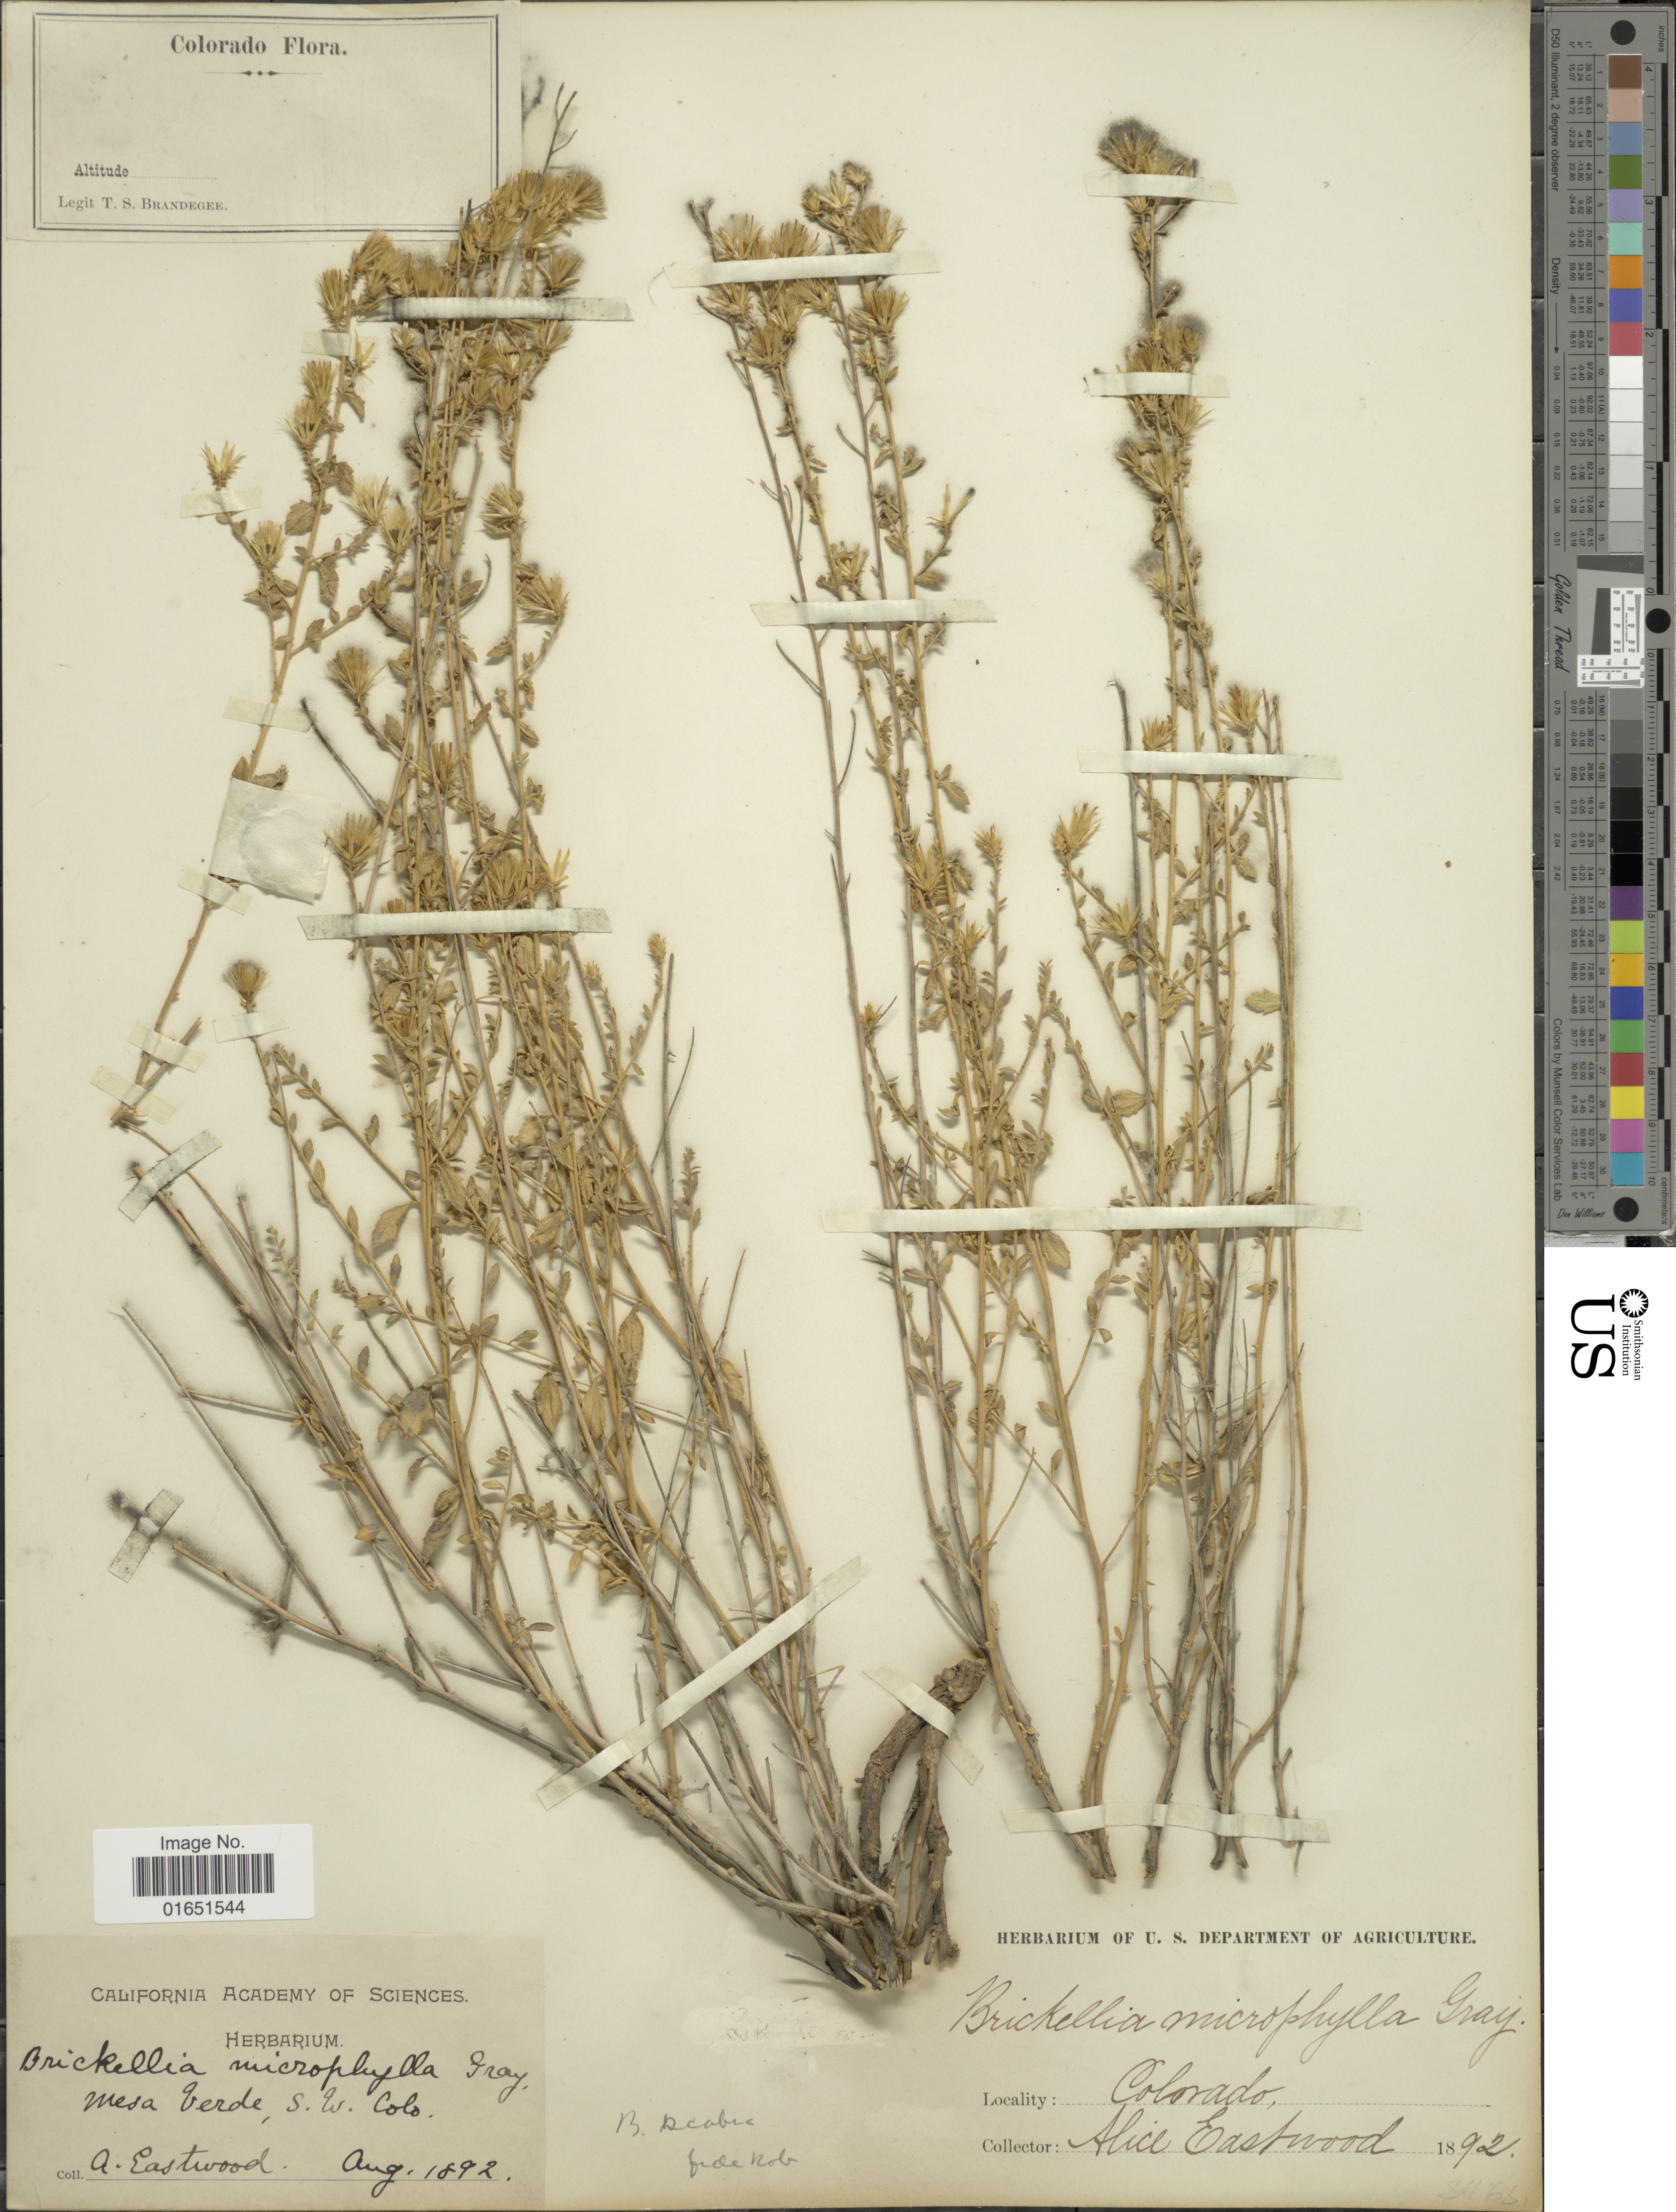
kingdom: Plantae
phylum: Tracheophyta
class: Magnoliopsida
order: Asterales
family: Asteraceae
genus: Brickellia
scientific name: Brickellia scabra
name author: (A. Gray) A. Nelson ex B.L. Rob.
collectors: A. Eastwood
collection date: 1892-08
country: United States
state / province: Colorado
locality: Mesa Verde, S.W. Colo